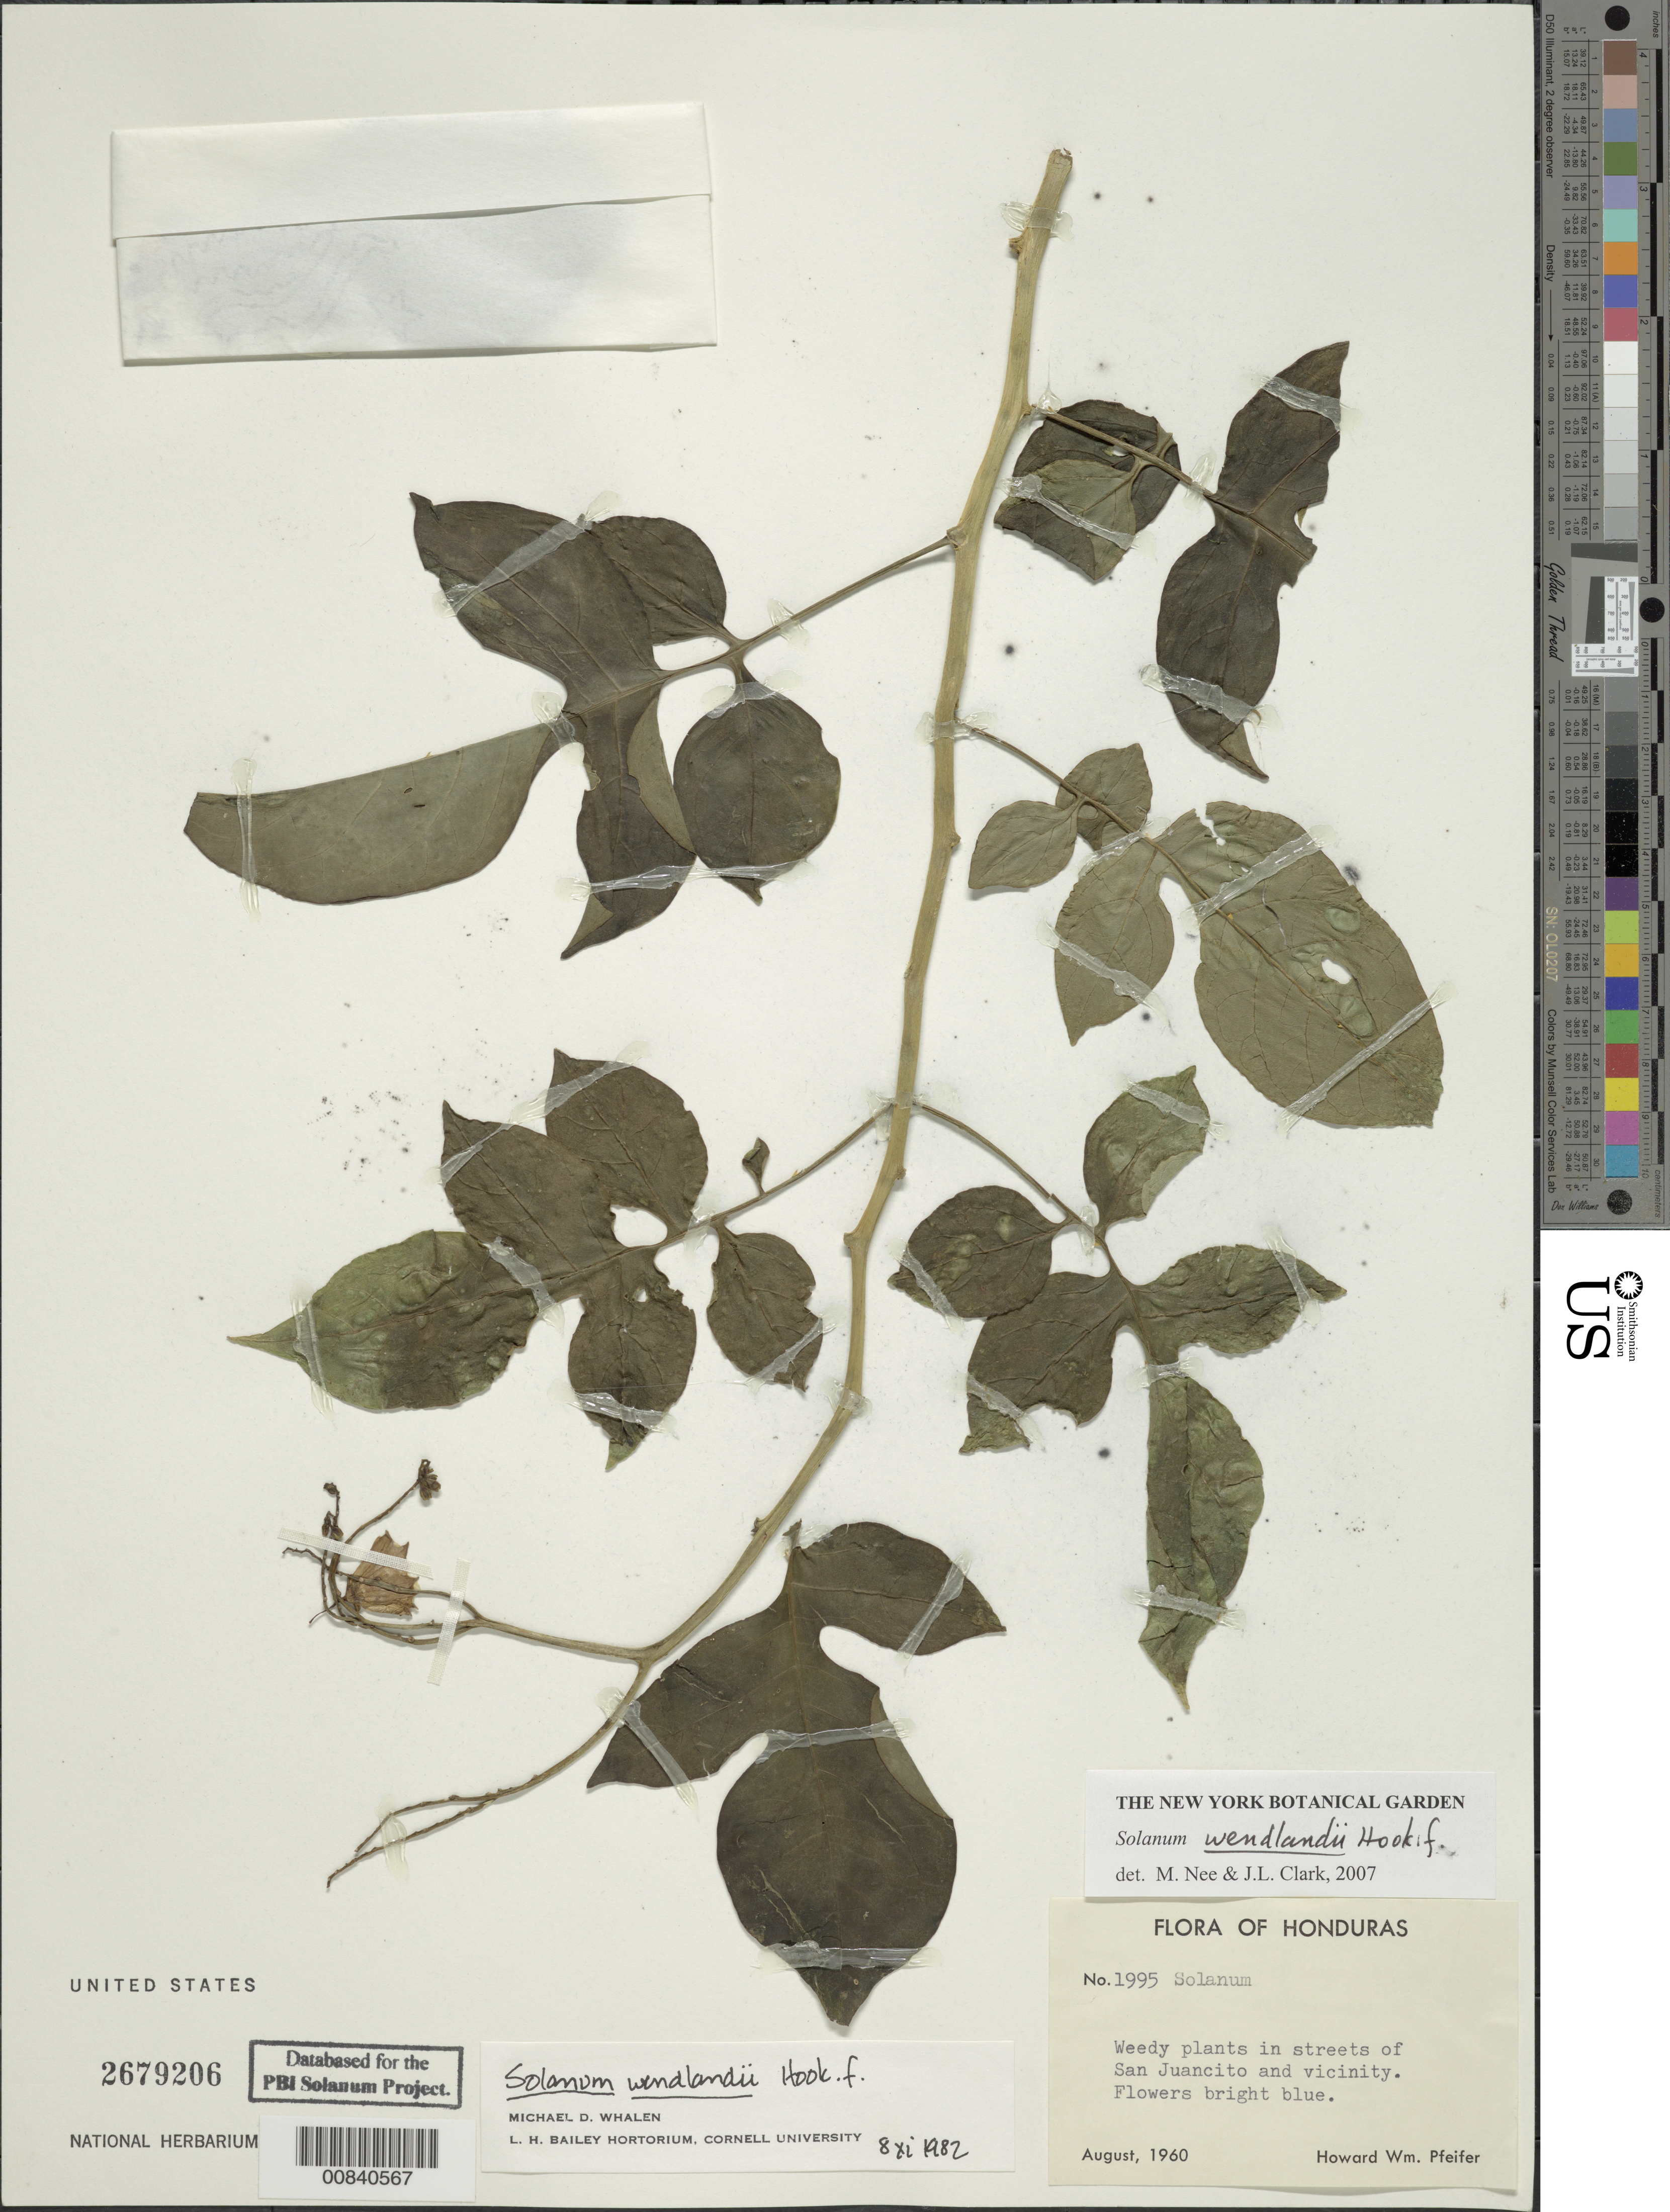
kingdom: Plantae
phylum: Tracheophyta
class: Magnoliopsida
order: Solanales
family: Solanaceae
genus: Solanum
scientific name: Solanum wendlandii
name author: Hook. f.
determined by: Clark, J. L., (SEL), The Marie Selby Botanical Garden (UNITED STATES)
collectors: H. W. Pfeifer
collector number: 1995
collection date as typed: Aug 1960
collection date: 1960-08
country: Honduras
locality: San Juancito and vicinity.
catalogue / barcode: US 2679206